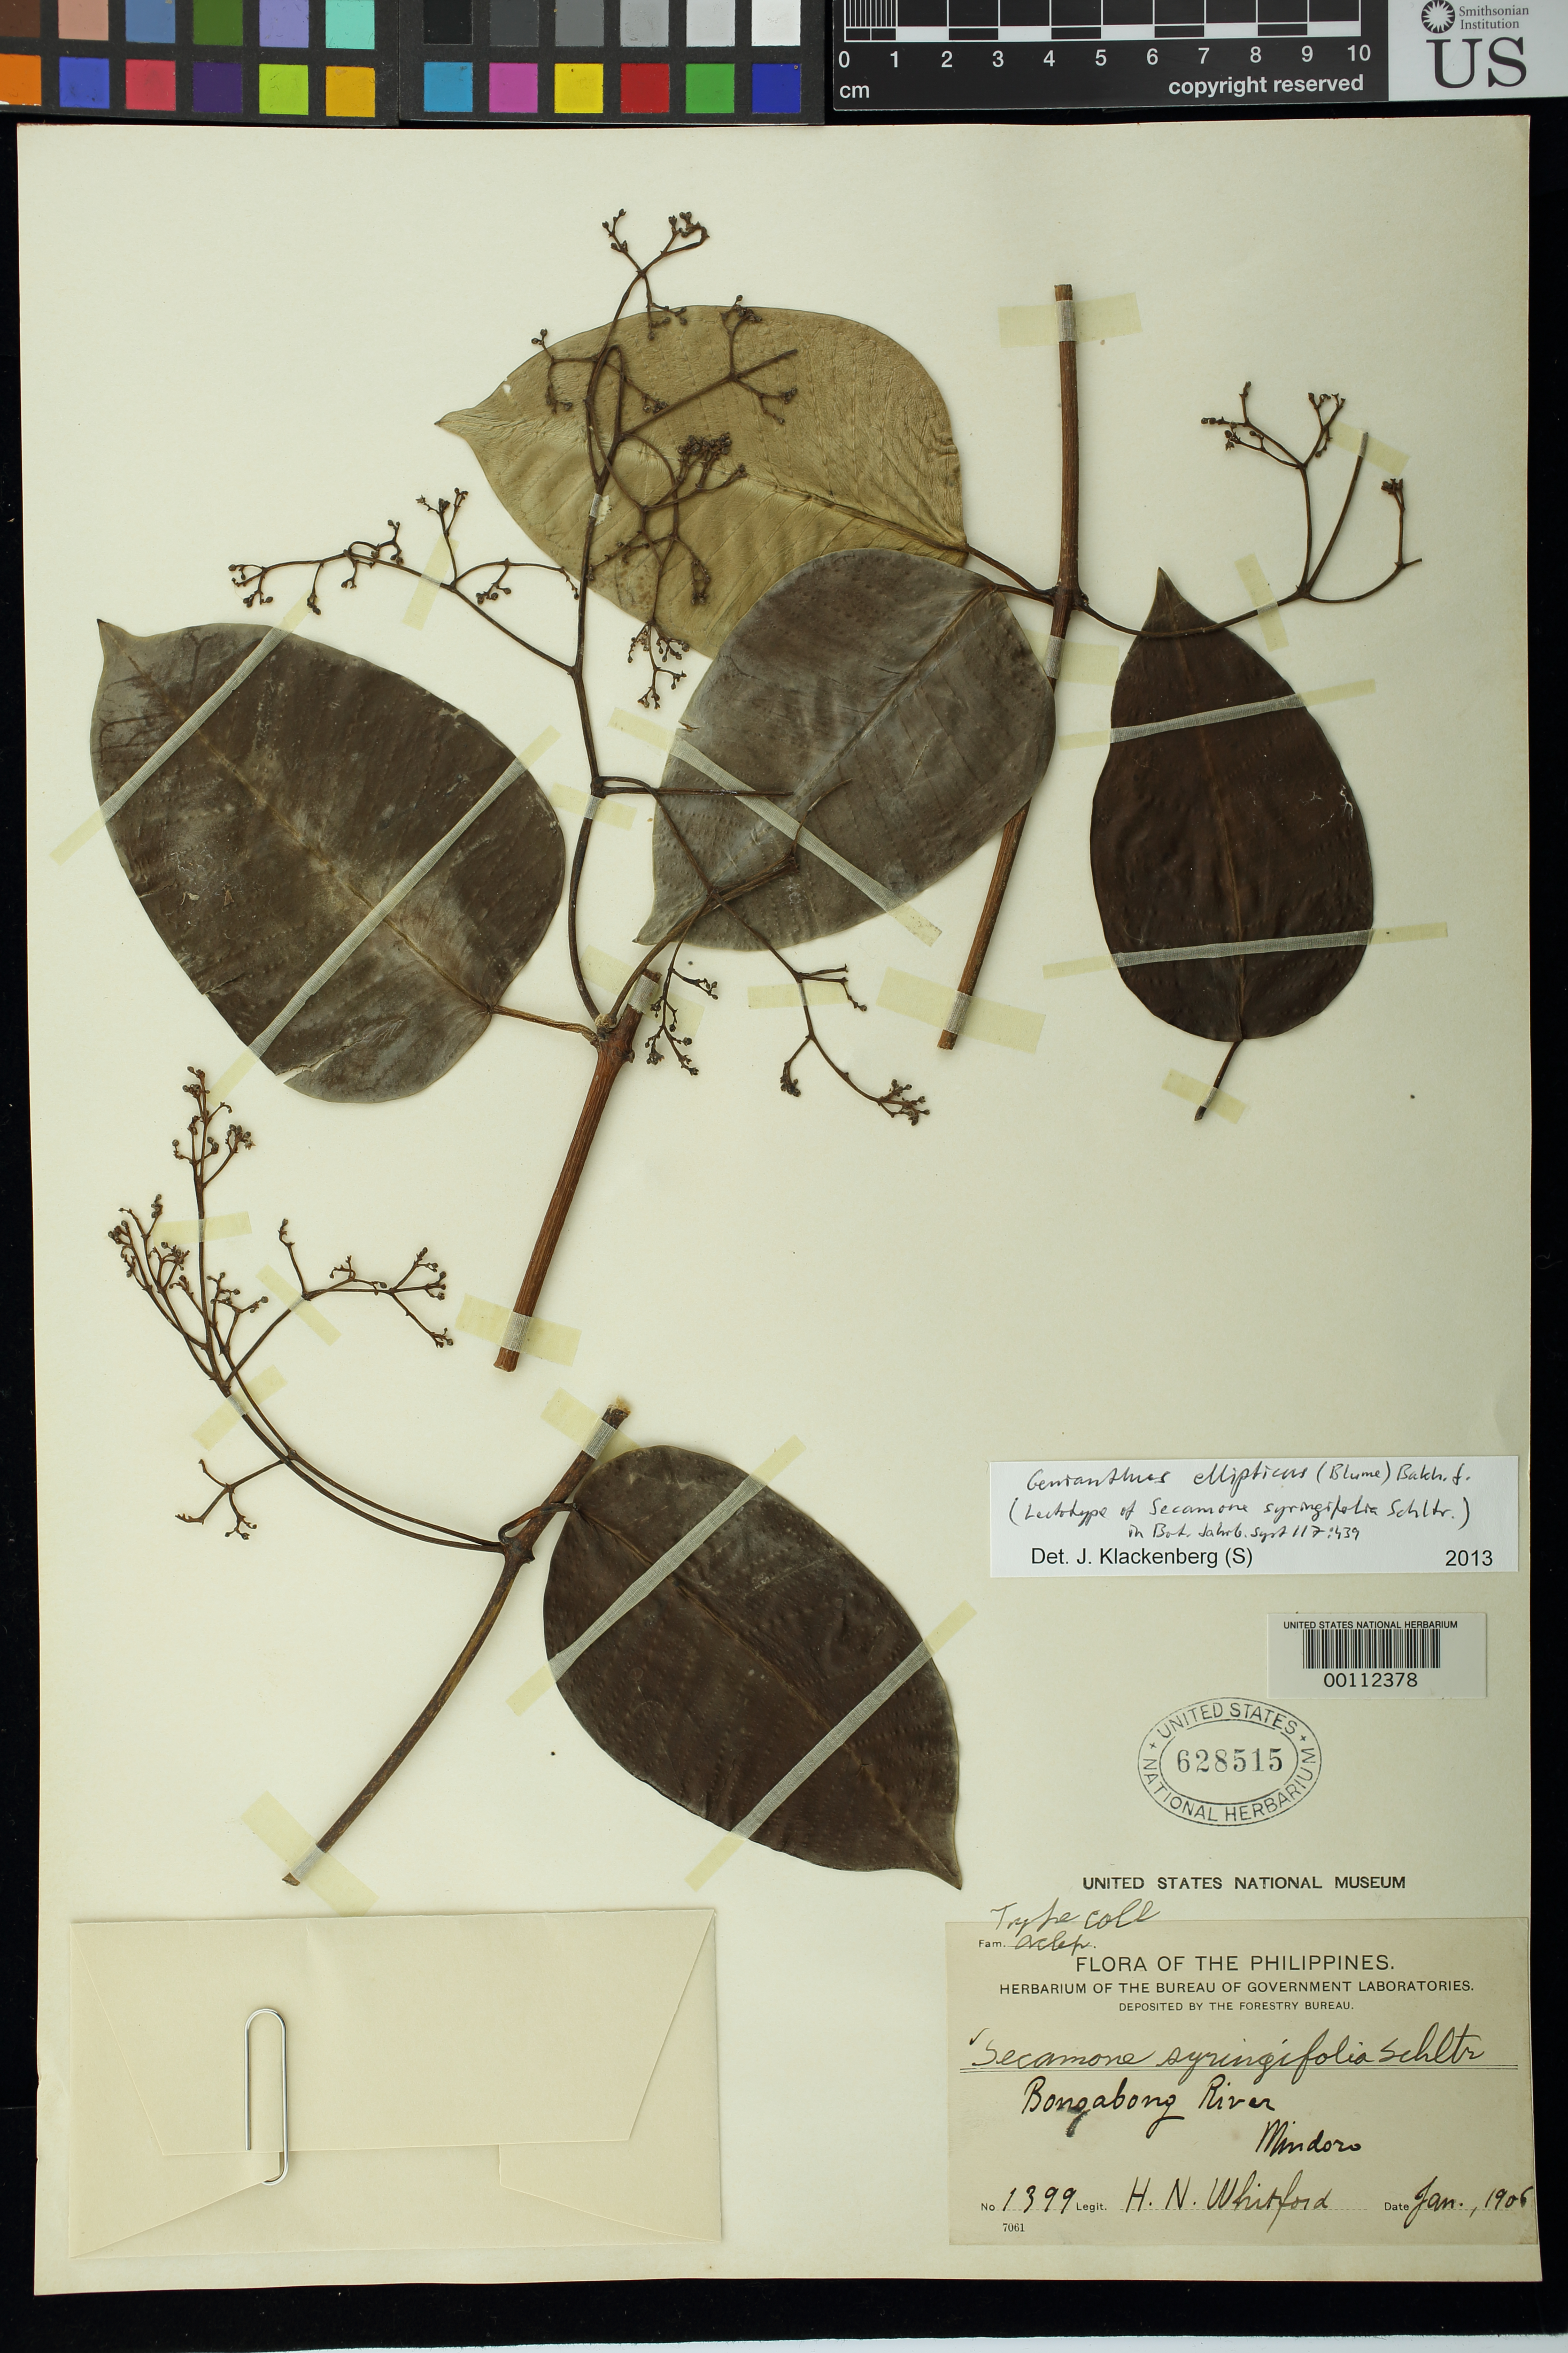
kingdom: Plantae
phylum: Tracheophyta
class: Magnoliopsida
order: Gentianales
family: Apocynaceae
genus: Secamone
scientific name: Secamone syringifolia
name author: Schltr.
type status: Lectotype; Isotype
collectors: H. N. Whitford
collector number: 1399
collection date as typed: Jan 1906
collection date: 1906-01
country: Philippines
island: Mindoro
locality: Bongabong River, Mindoro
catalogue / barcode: US 628515